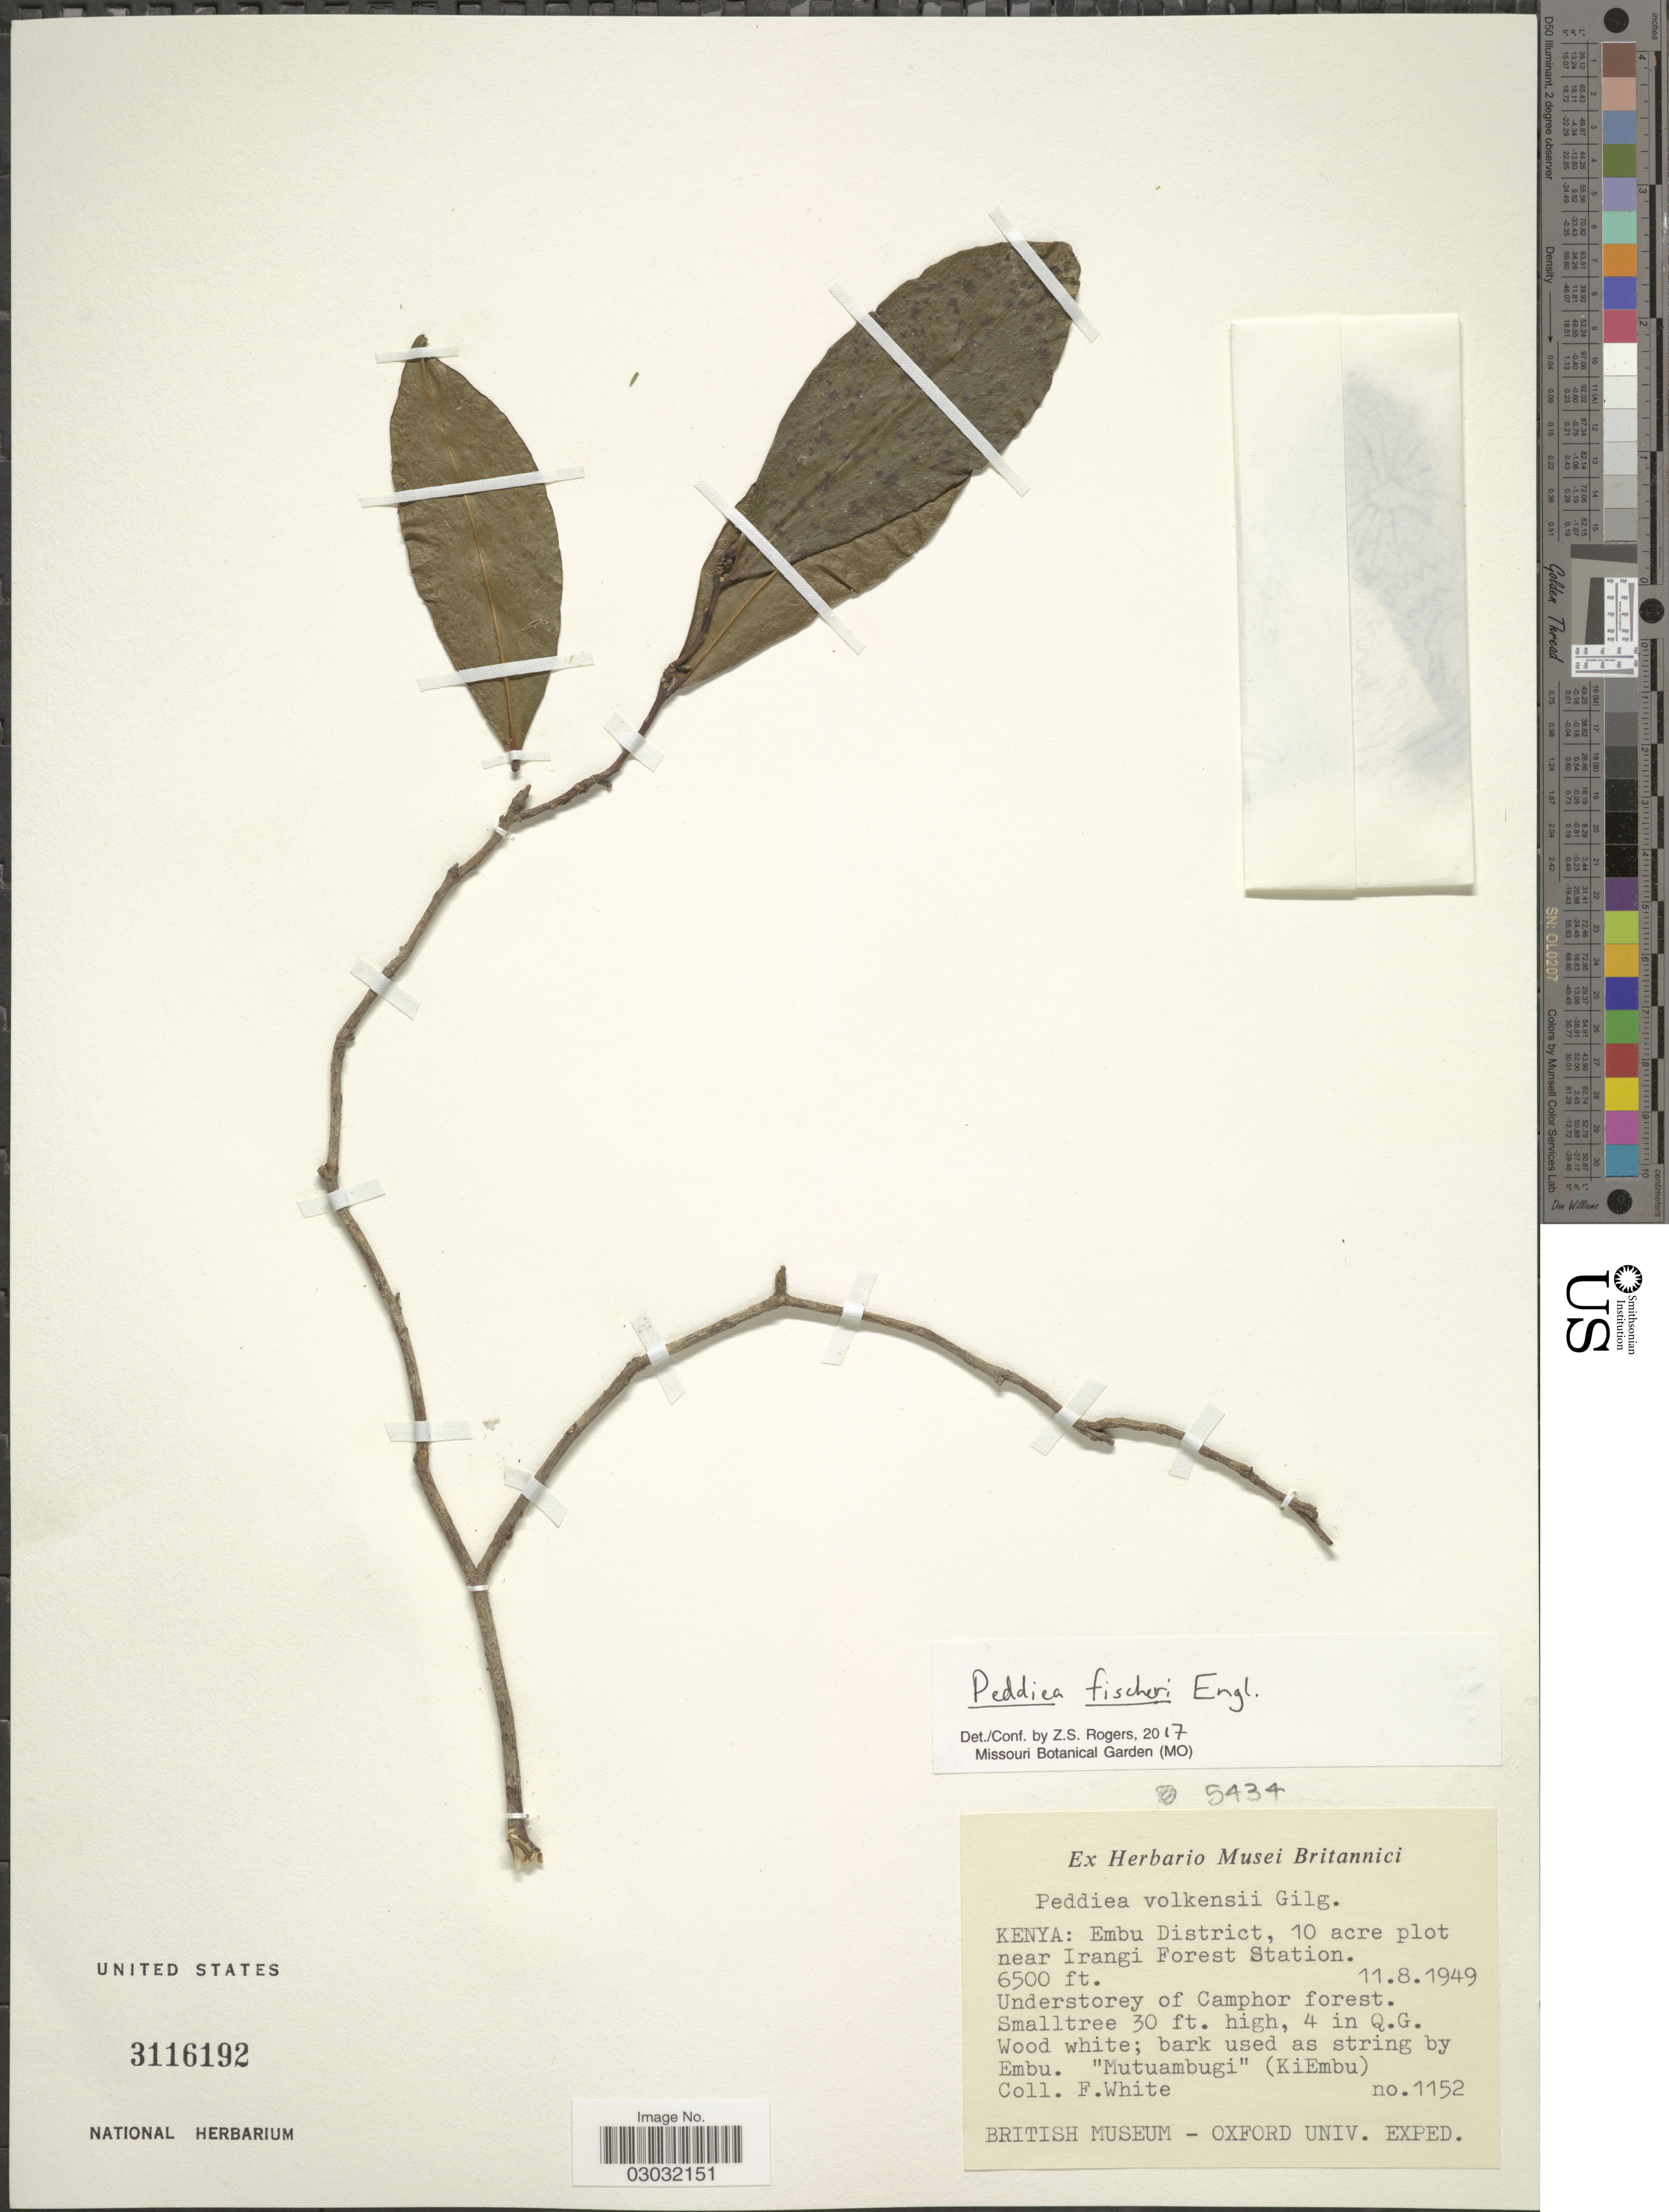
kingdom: Plantae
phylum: Tracheophyta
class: Magnoliopsida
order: Malvales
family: Thymelaeaceae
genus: Peddiea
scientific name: Peddiea fischeri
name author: Engl.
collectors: F. White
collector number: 1152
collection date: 1949-08-11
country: Kenya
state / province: Embu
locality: Embu District, 10 acre plot near Irangi Forest Station.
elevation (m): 1981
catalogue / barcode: US 3116192